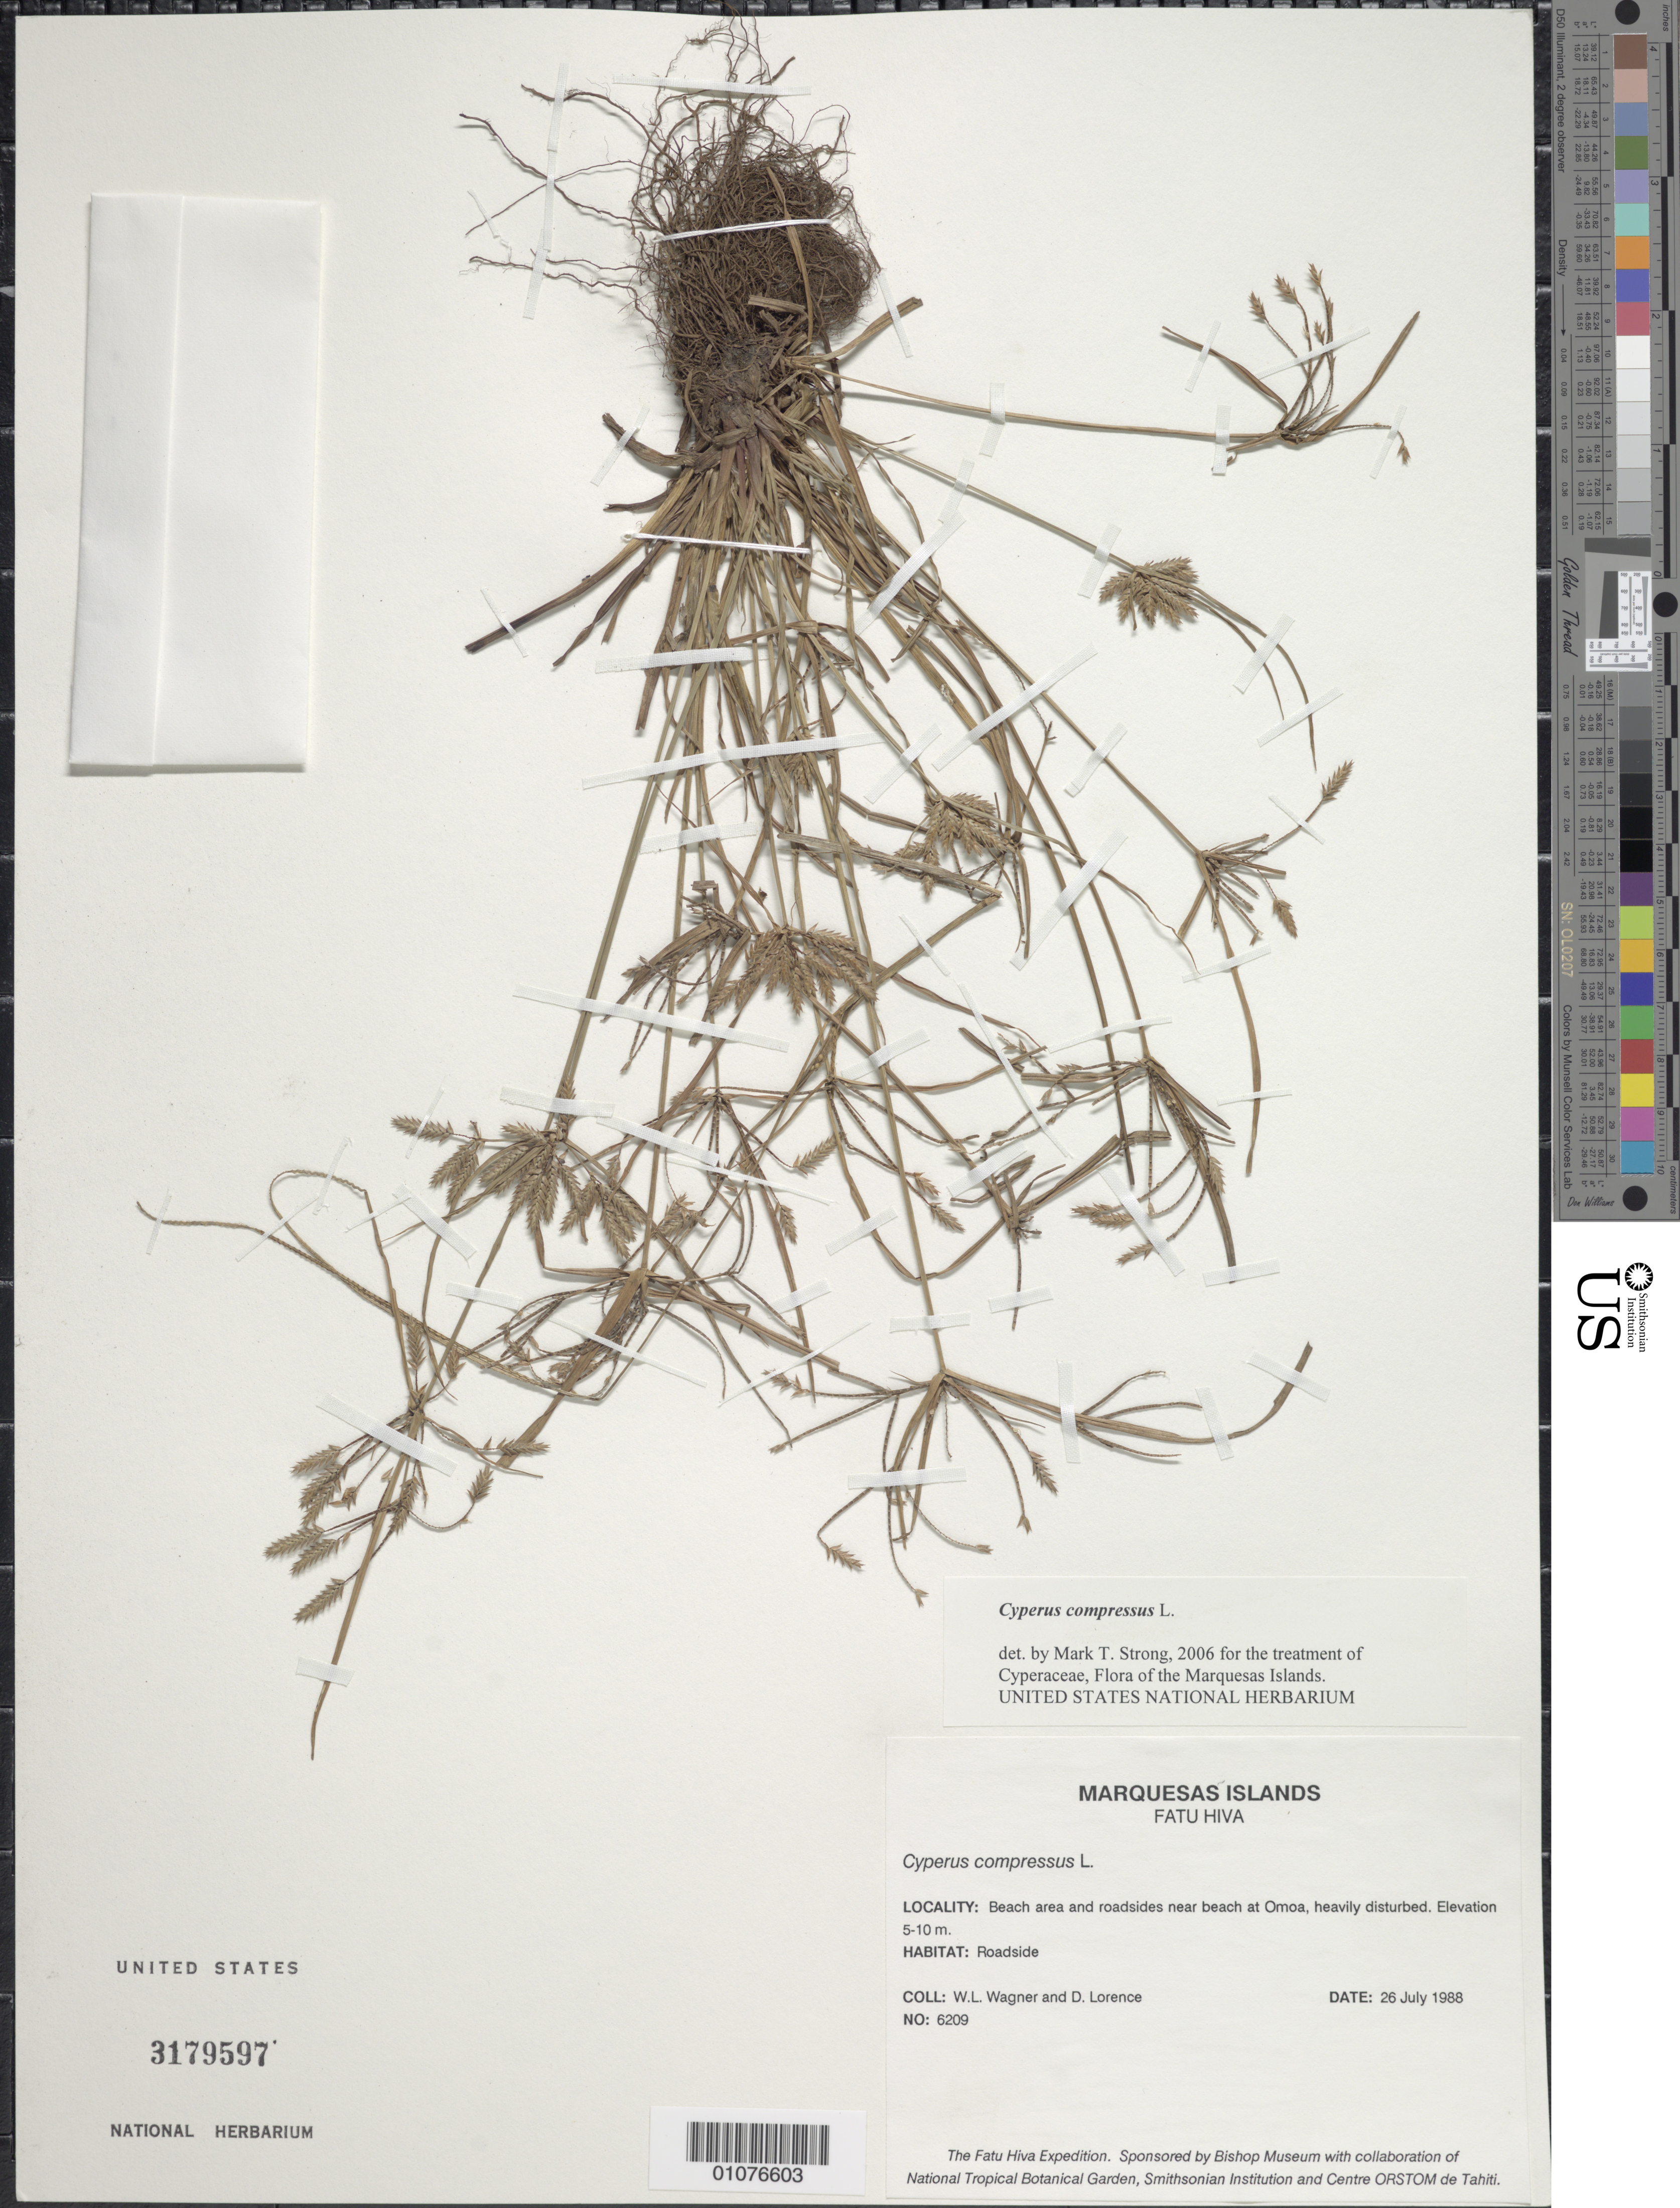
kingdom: Plantae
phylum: Tracheophyta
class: Liliopsida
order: Poales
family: Cyperaceae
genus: Cyperus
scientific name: Cyperus compressus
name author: L.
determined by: Strong, M. T., (US), Smithsonian Institution - National Museum of Natural History (UNITED STATES)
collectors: W. L. Wagner & D. Lorence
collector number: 6209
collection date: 1988-07-26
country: French Polynesia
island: Fatu Hiva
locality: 'Omo'a, beach area and roadsides near beach, heavily disturbed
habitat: Roadside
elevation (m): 5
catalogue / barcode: US 3179597